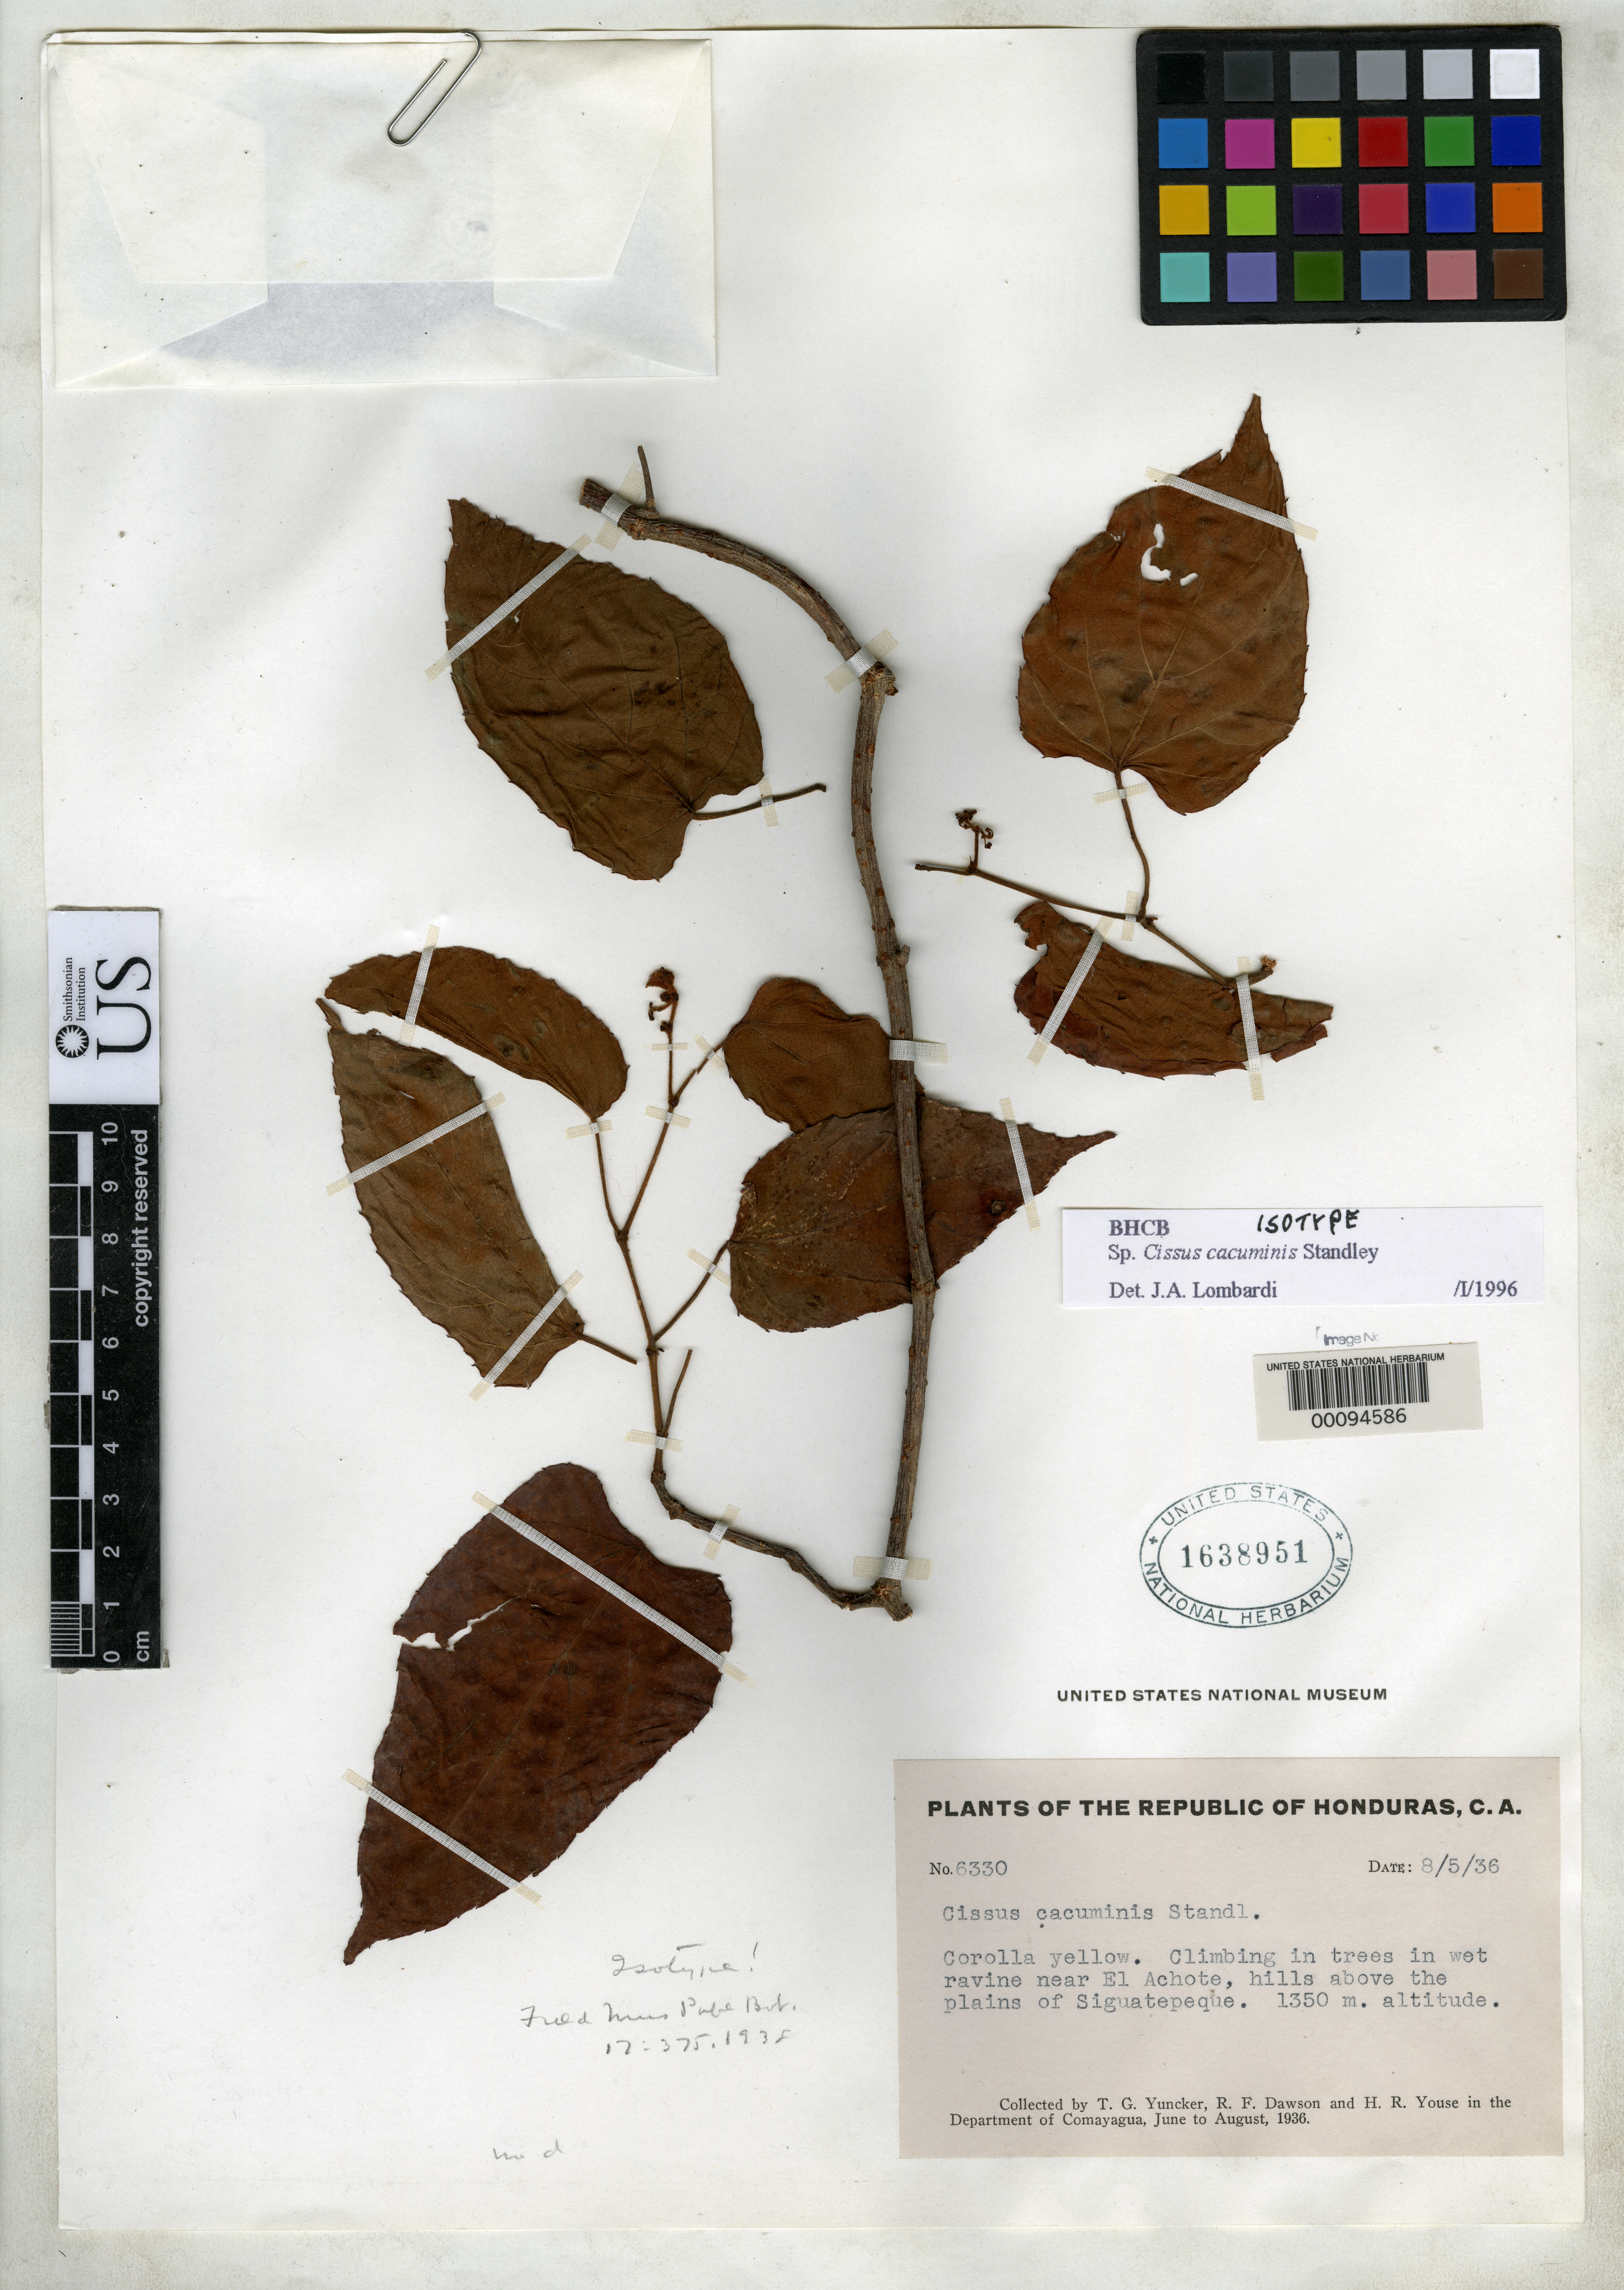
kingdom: Plantae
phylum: Tracheophyta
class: Magnoliopsida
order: Vitales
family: Vitaceae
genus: Cissus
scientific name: Cissus cacuminis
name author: Standl.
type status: Isotype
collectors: T. G. Yuncker, R. F. Dawson & H. Youse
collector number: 6330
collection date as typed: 05 Aug 1936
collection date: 1936-08-05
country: Honduras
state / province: Comayagua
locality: Near El Achote, hills above plains of Siguatepeque.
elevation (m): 1350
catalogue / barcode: US 1638951